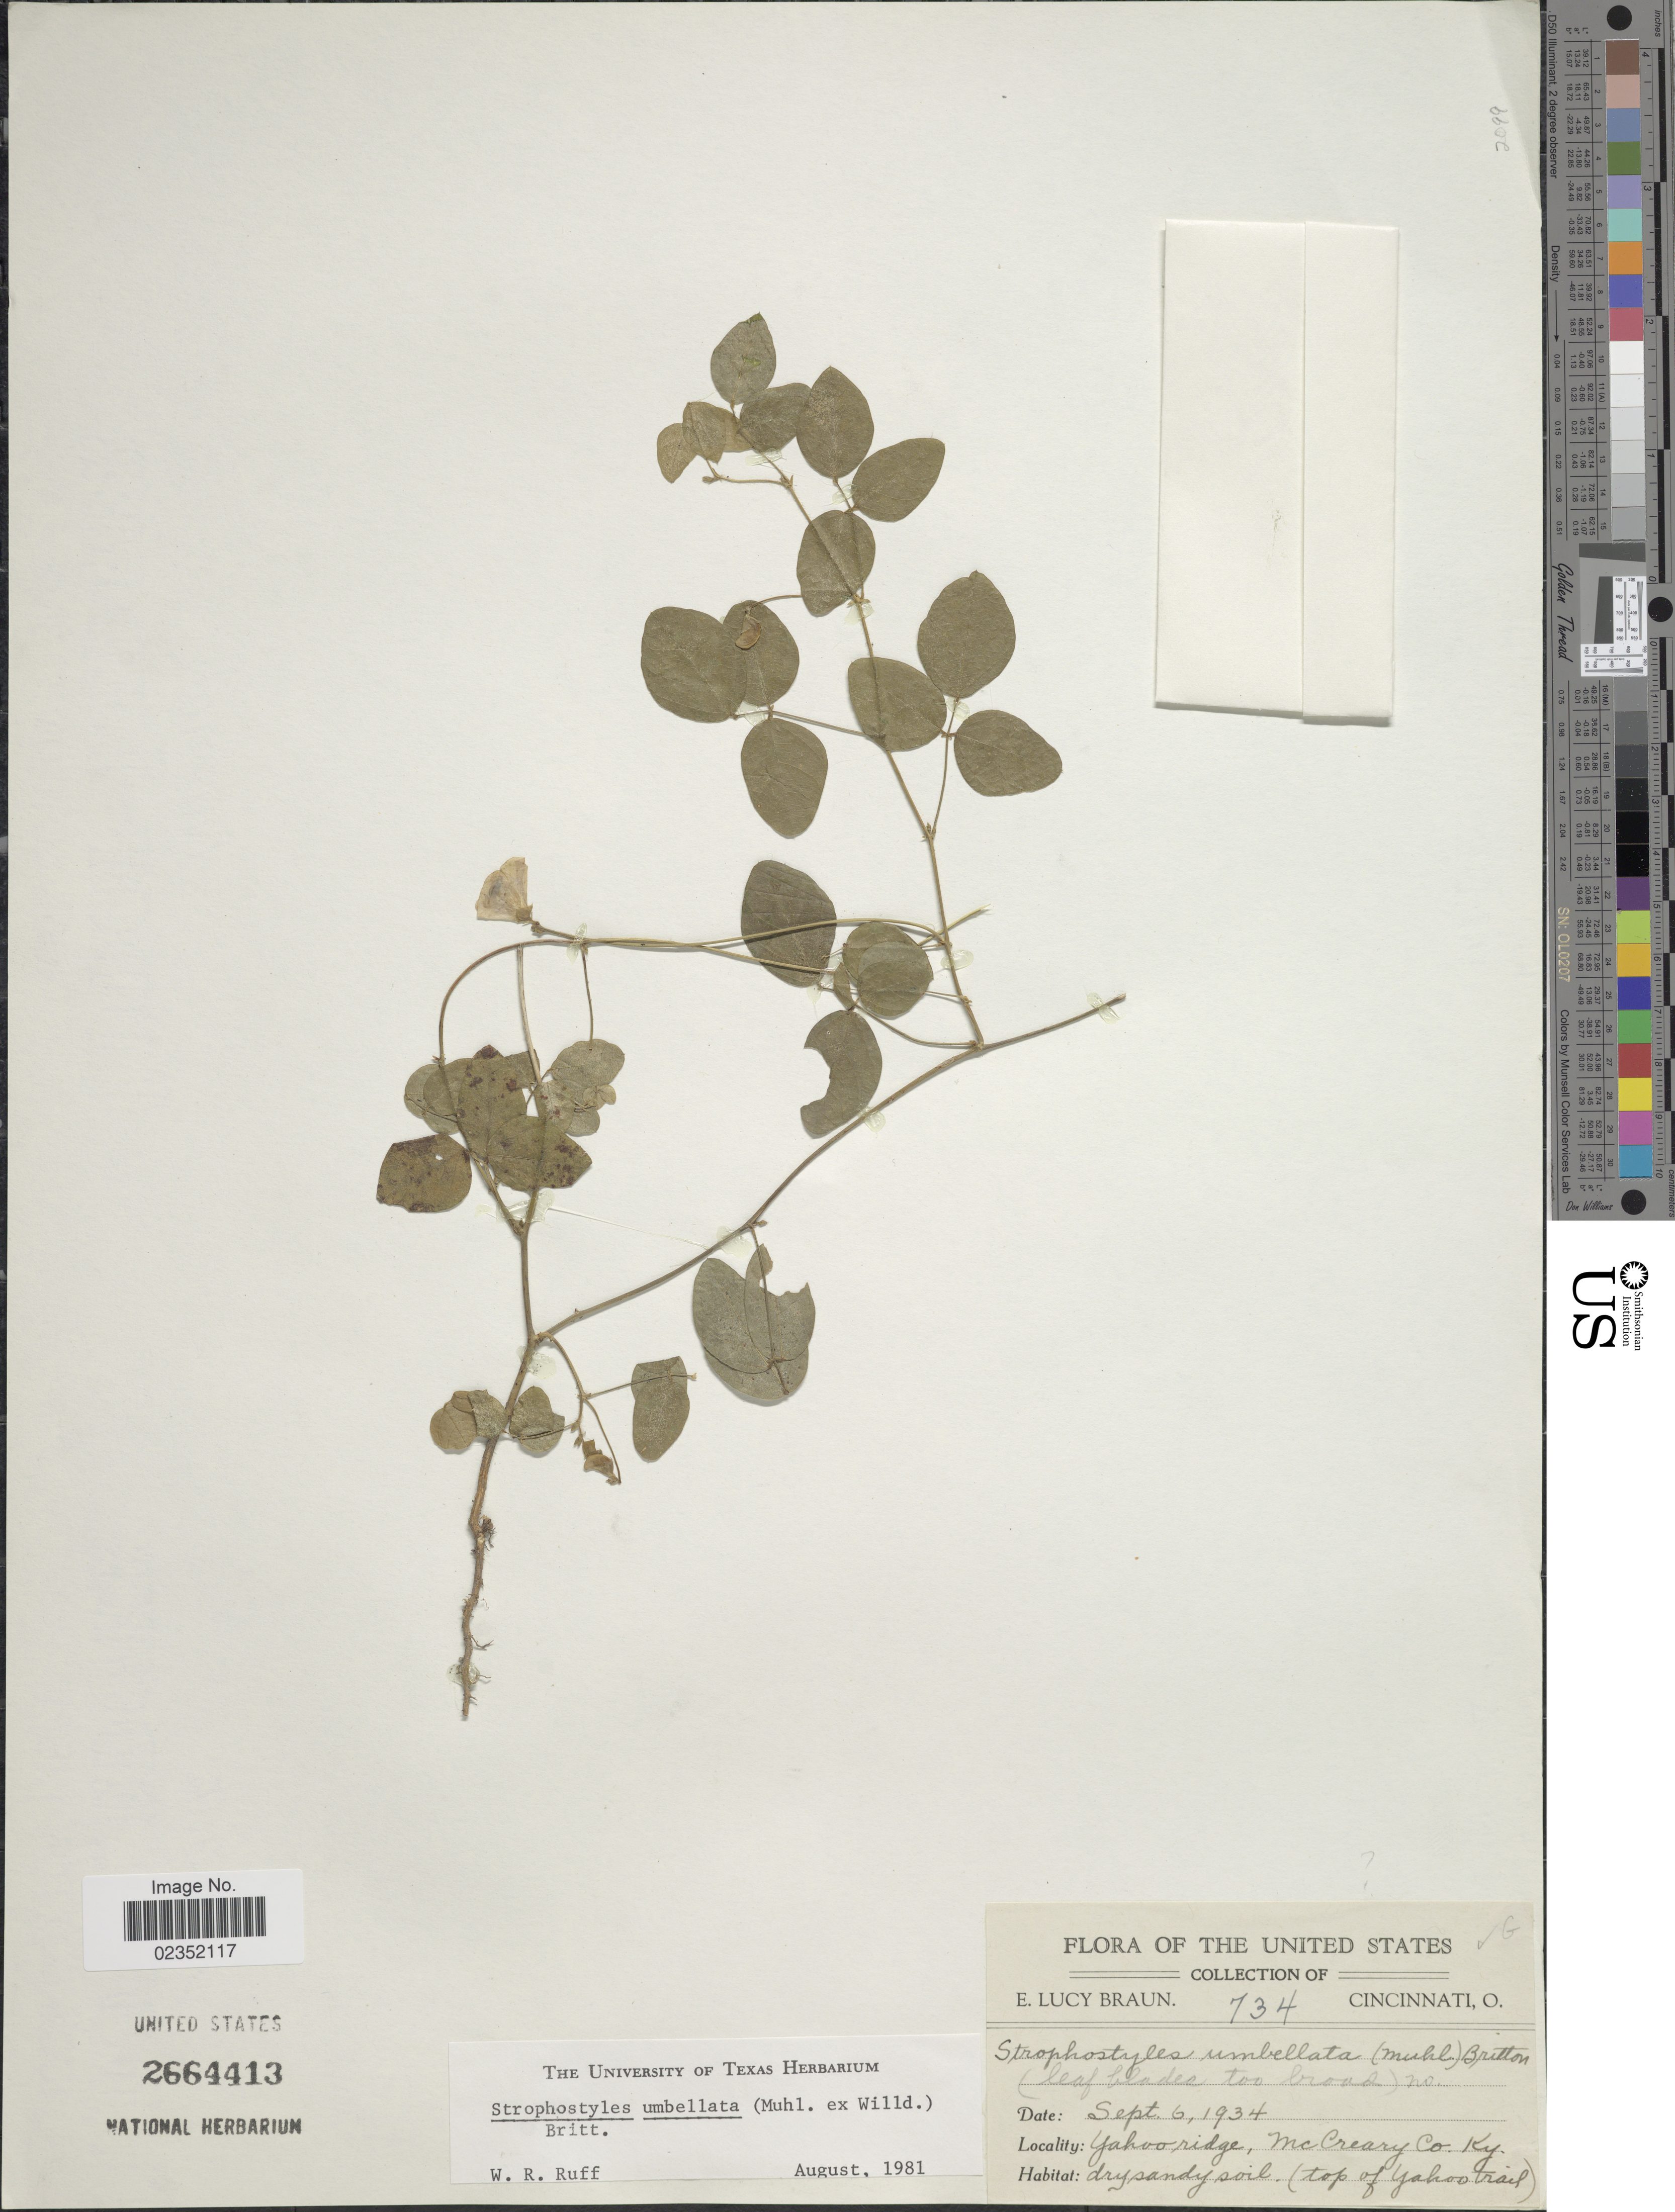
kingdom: Plantae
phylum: Tracheophyta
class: Magnoliopsida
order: Fabales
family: Fabaceae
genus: Strophostyles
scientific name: Strophostyles umbellata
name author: (Muhl. ex Willd.) Britton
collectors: E. L. Braun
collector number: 734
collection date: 1934-09-06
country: United States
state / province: Kentucky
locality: Yahoo ridge, McCreary Co. (top of Yahoo trail).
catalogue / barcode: US 2664413